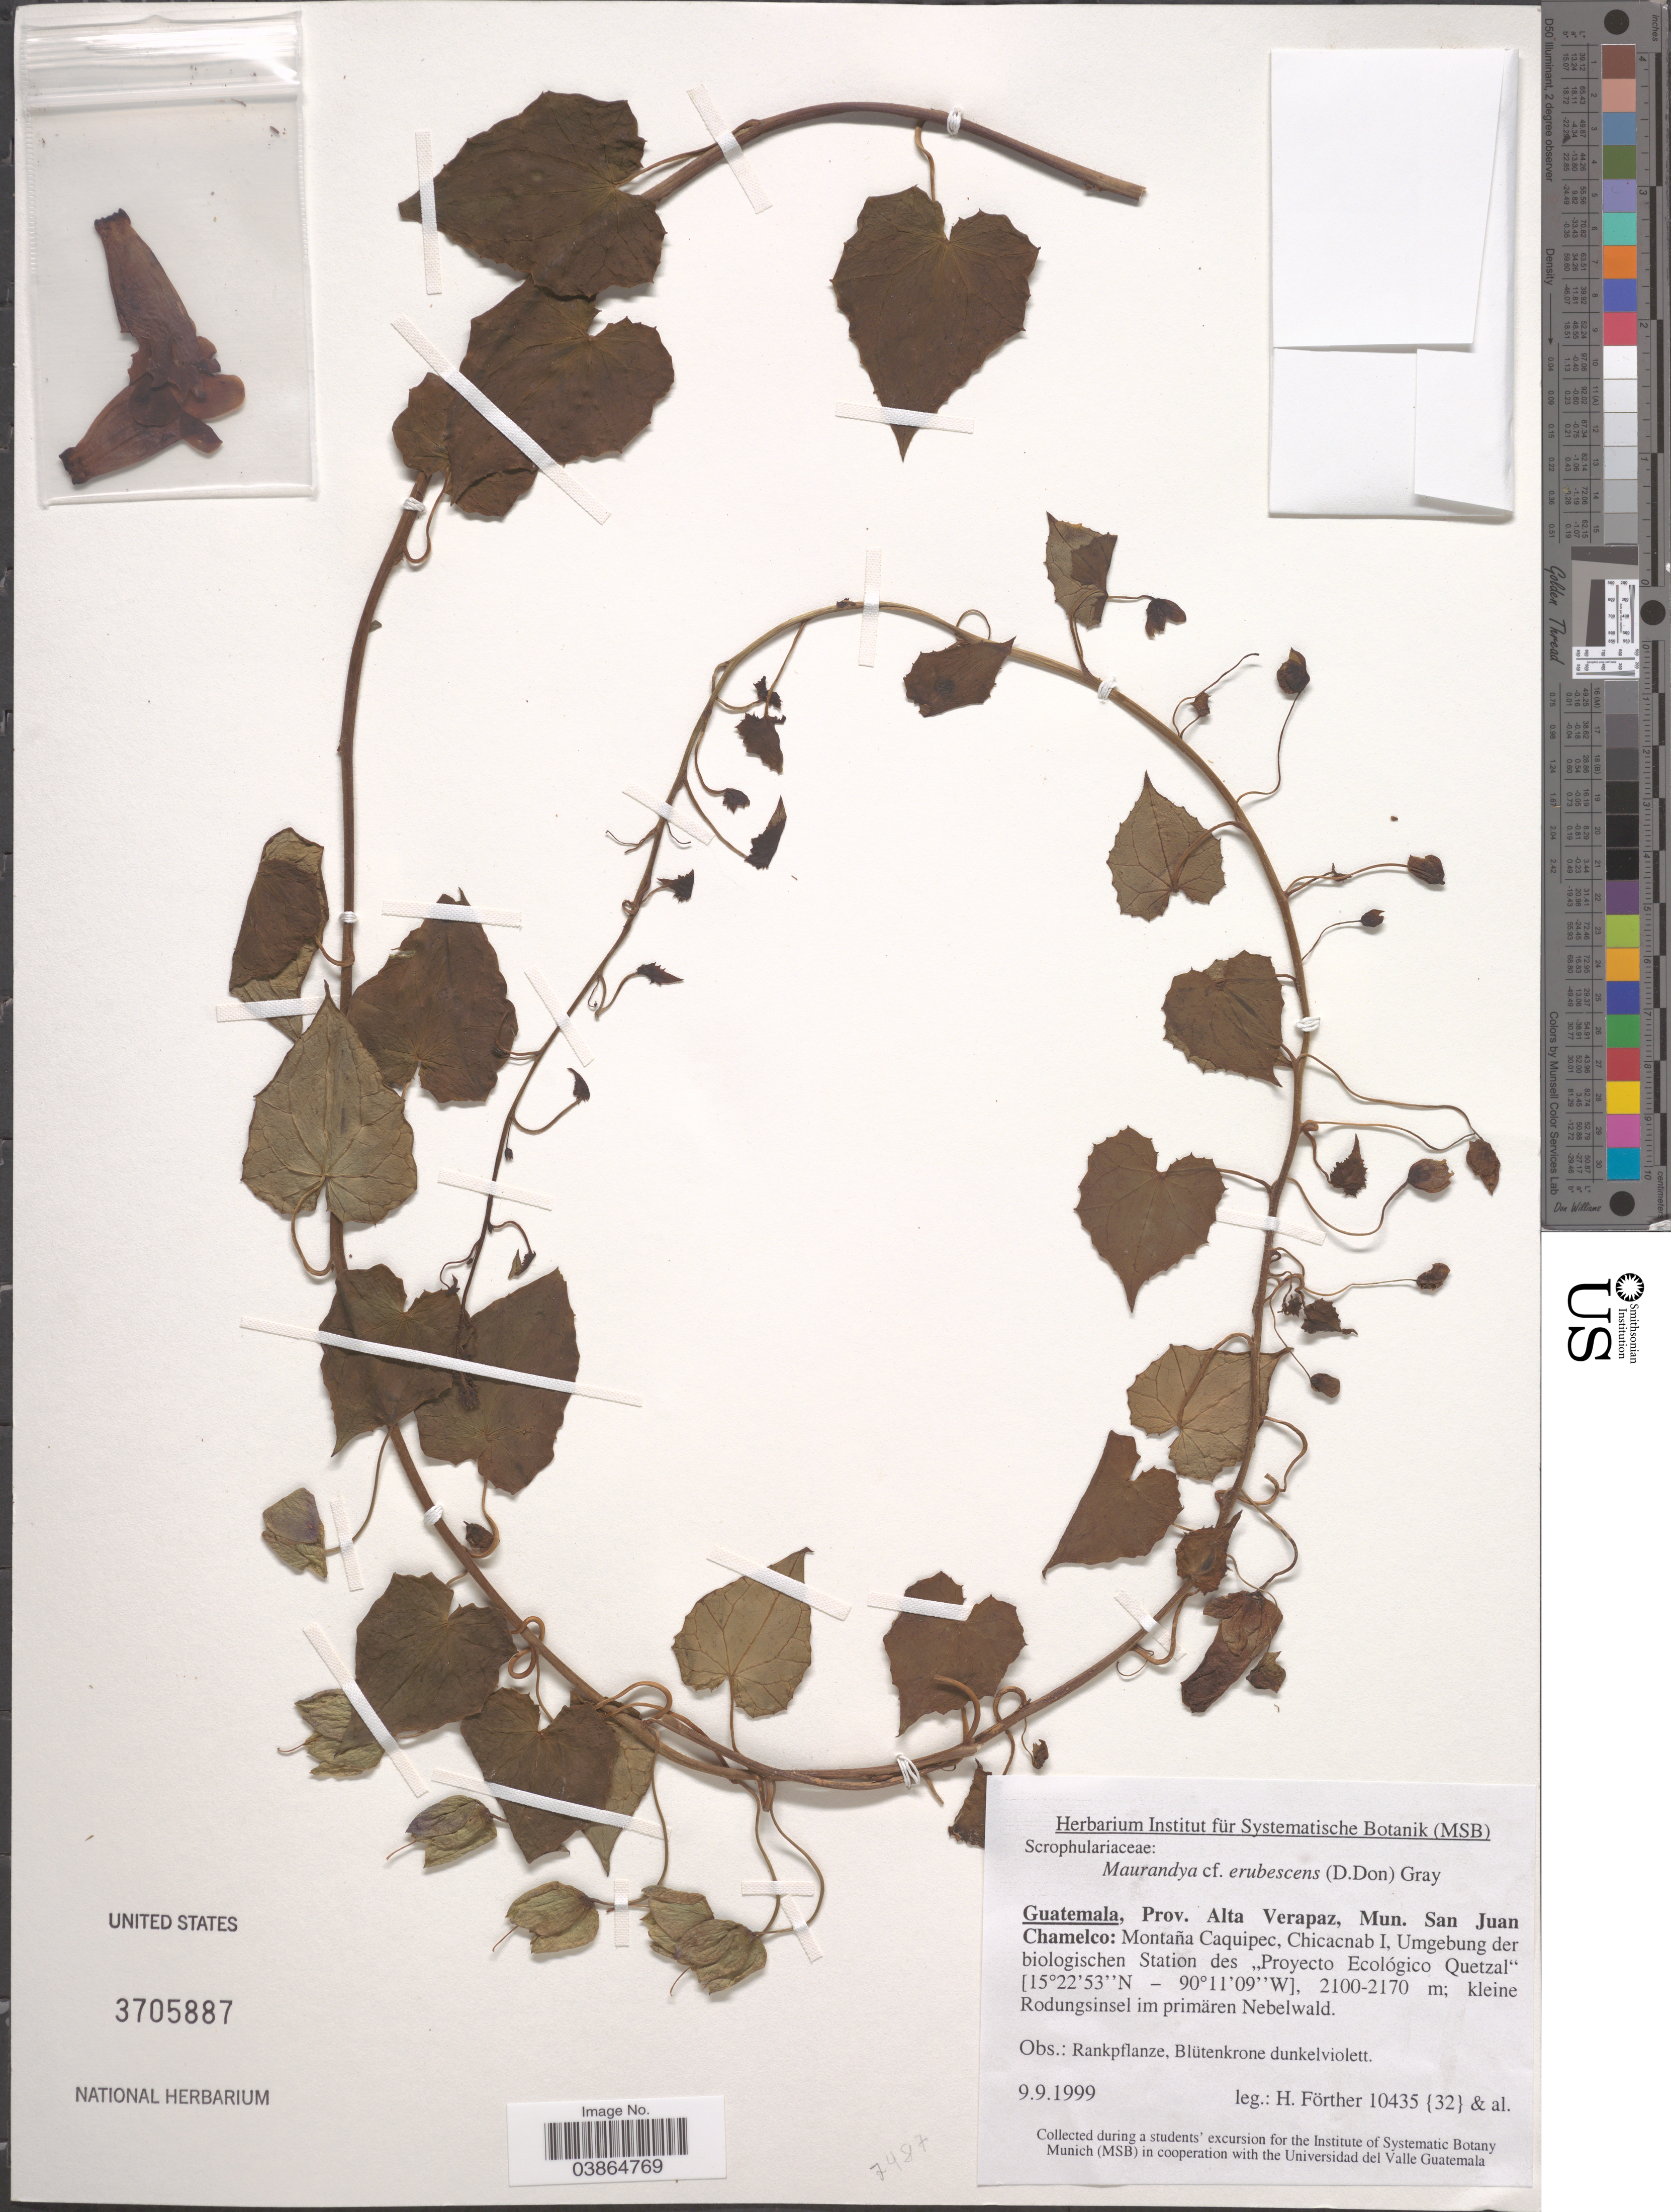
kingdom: Plantae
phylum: Tracheophyta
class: Magnoliopsida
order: Lamiales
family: Plantaginaceae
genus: Maurandya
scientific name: Maurandya erubescens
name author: (D. Don) A. Gray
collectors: H. Förther & et al.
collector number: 10435 {32}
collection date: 1999-09-09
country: Guatemala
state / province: Alta Verapaz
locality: Prov. Alta Verapaz, Mun. San Juan Chamelco: Montaña Caquipec, Chicacnab I, Umgebung der biologischen Station des "Proyecto Ecológico Quetzal".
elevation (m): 2100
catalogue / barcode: US 3705887